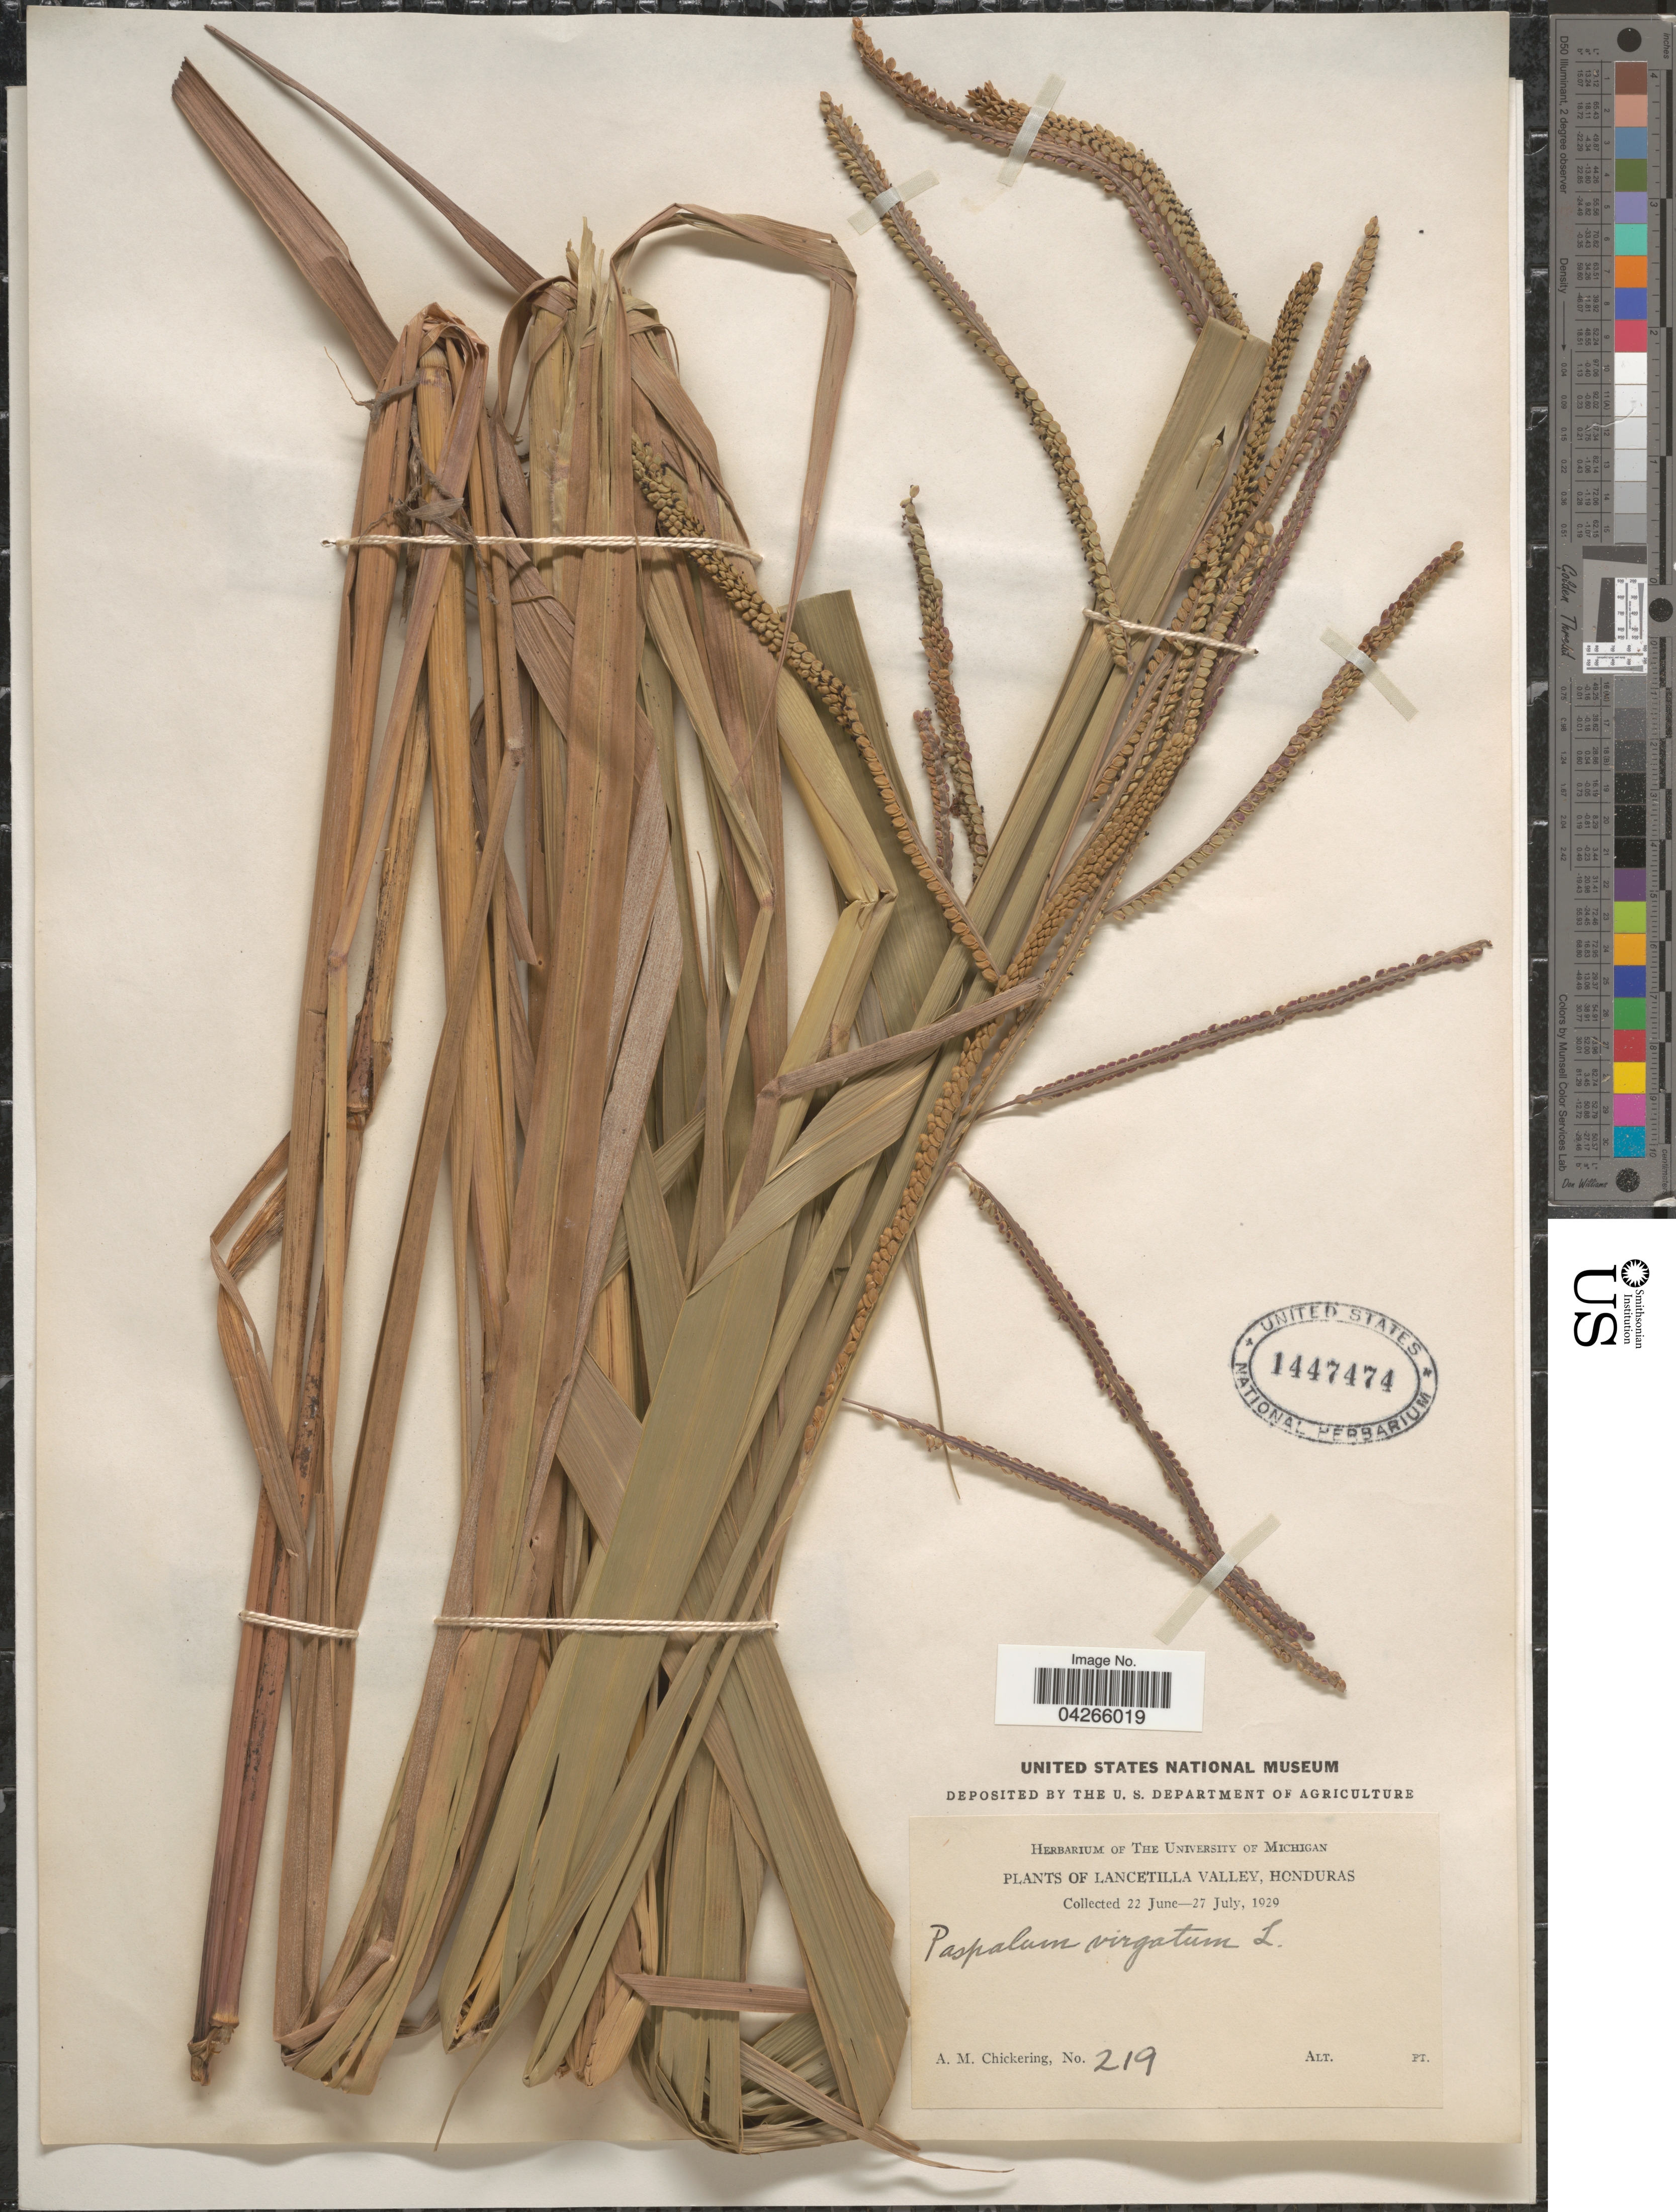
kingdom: Plantae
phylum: Tracheophyta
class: Liliopsida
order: Poales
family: Poaceae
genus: Paspalum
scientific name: Paspalum virgatum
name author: L.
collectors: A. Chickering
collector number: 219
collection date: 1929-06-22/1929-07-27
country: Honduras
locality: Lancetilla Valley.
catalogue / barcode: US 1447474